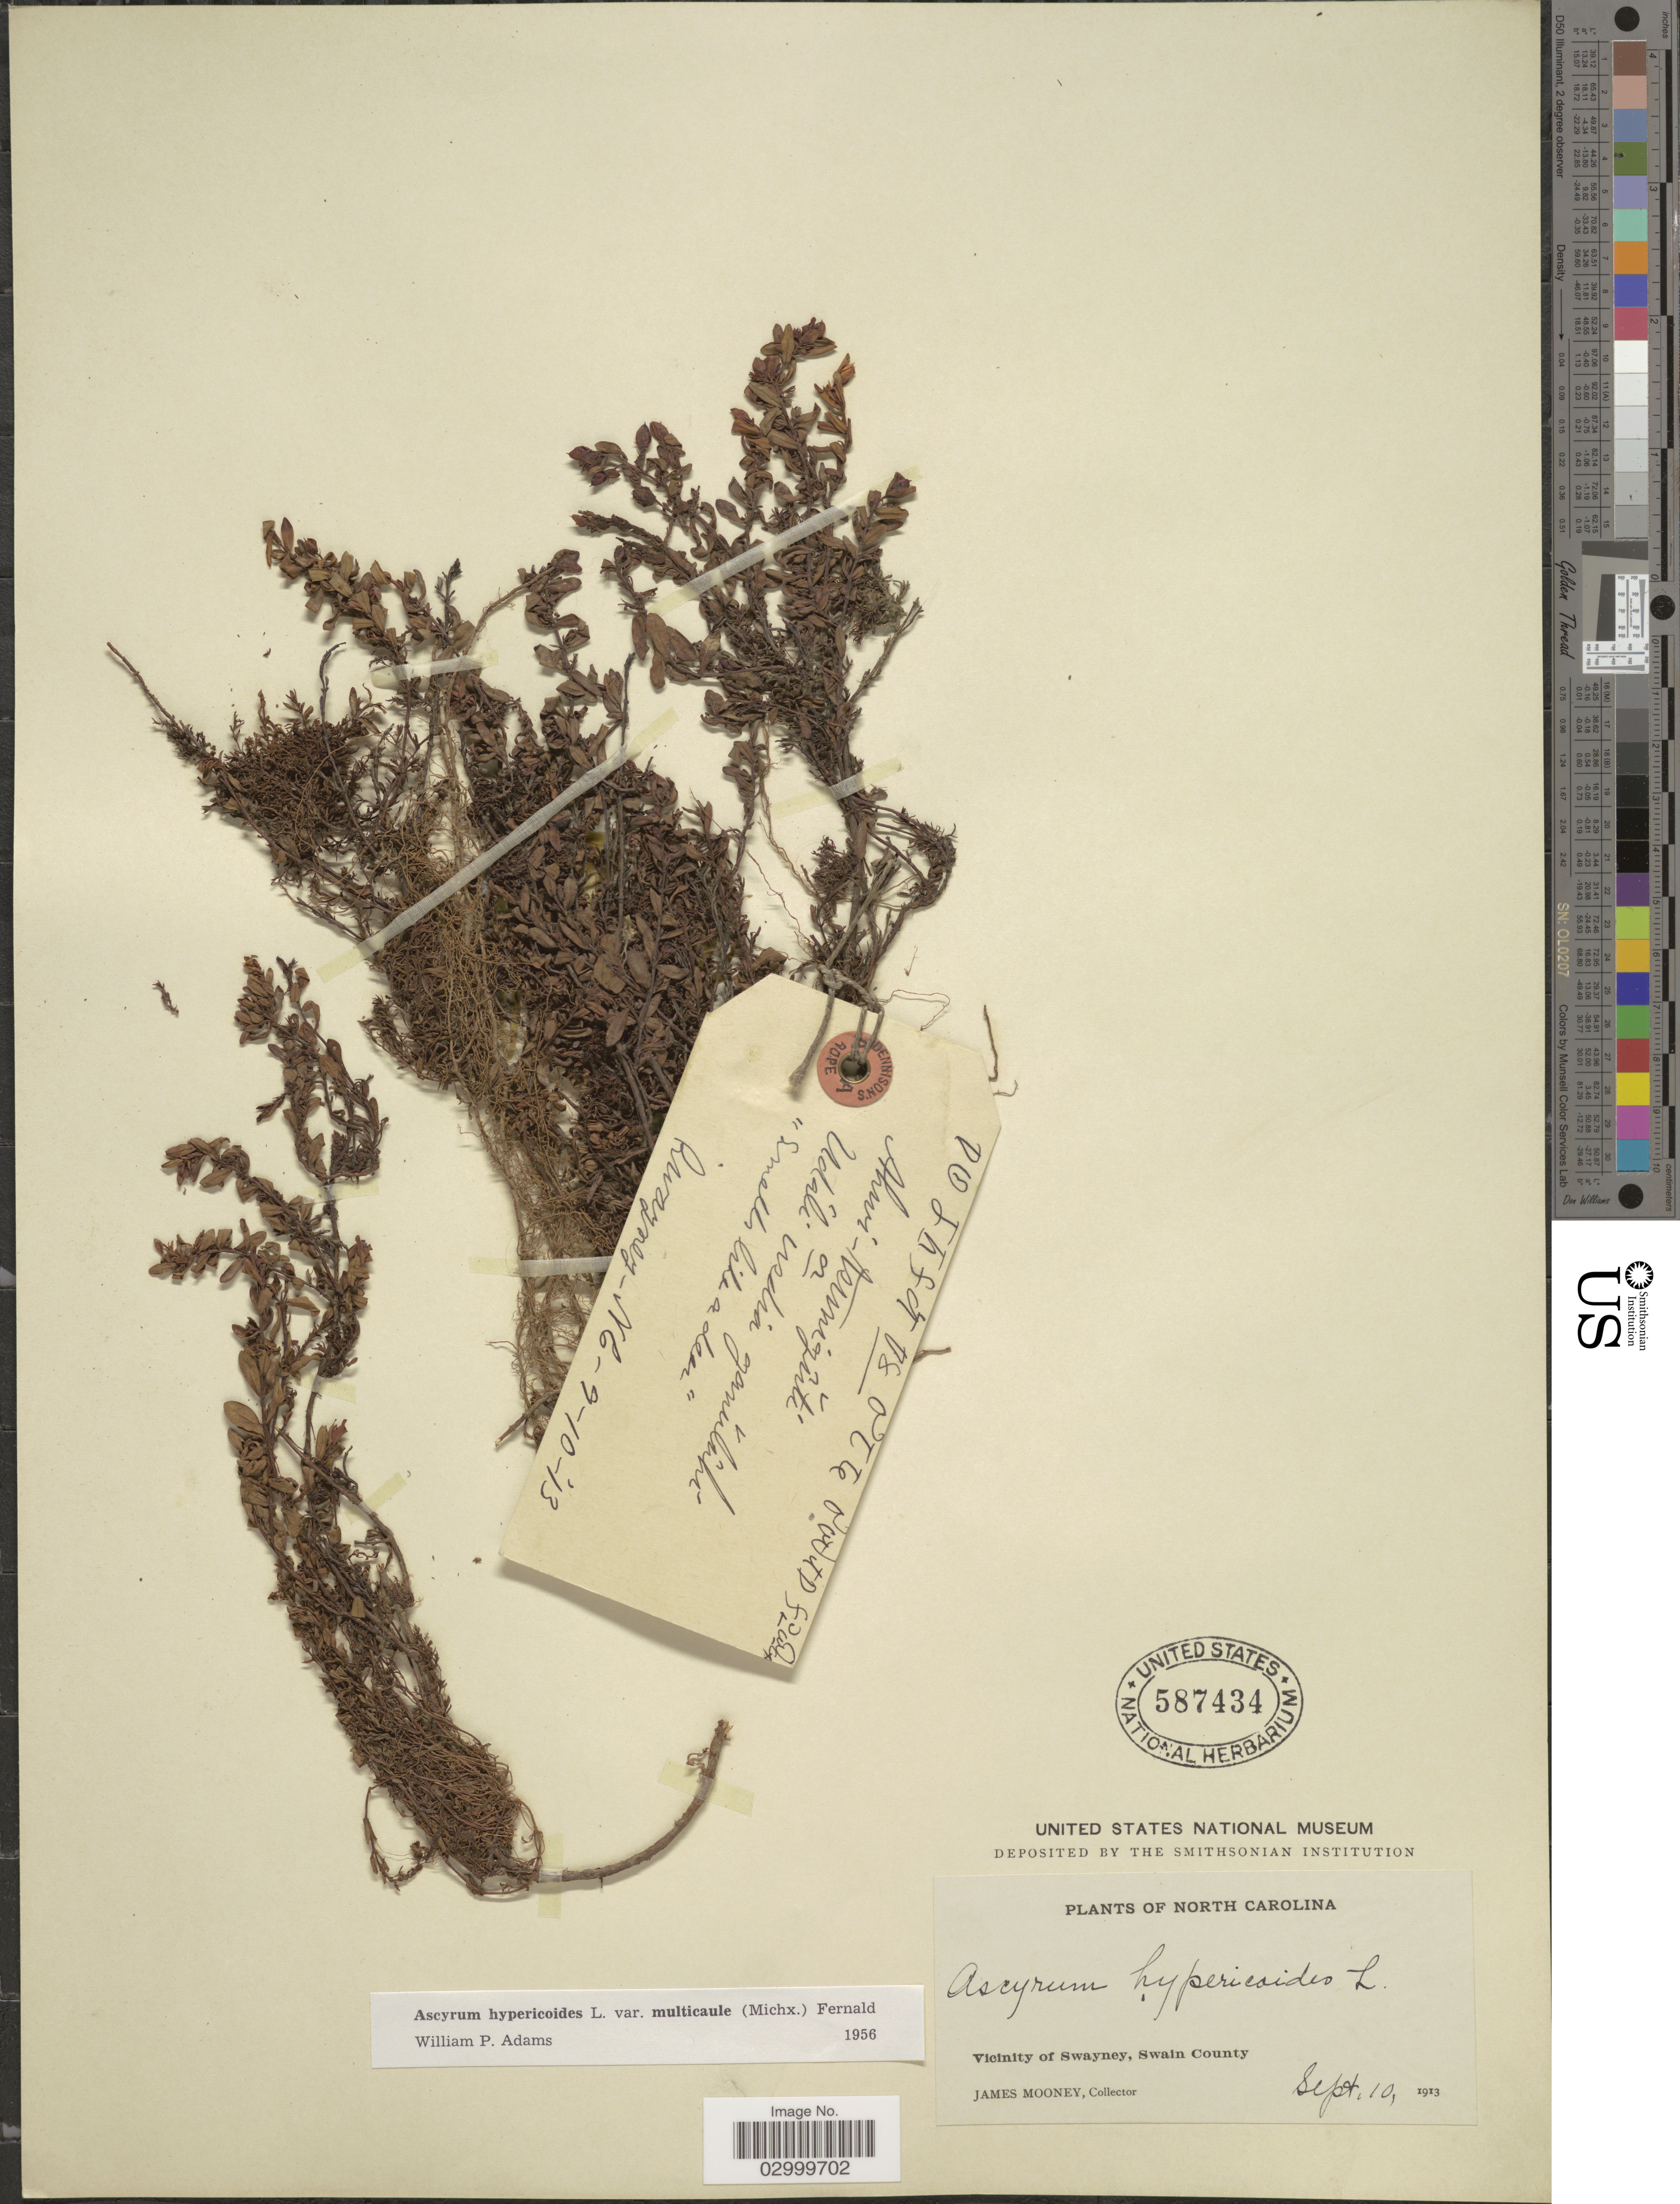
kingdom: Plantae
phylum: Tracheophyta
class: Magnoliopsida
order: Malpighiales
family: Hypericaceae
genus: Hypericum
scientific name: Hypericum stragulum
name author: W.P. Adams & N. Robson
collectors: J. Mooney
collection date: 1913-09-10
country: United States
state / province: North Carolina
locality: Vicinity of Swayney, Swain County.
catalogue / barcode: US 587434